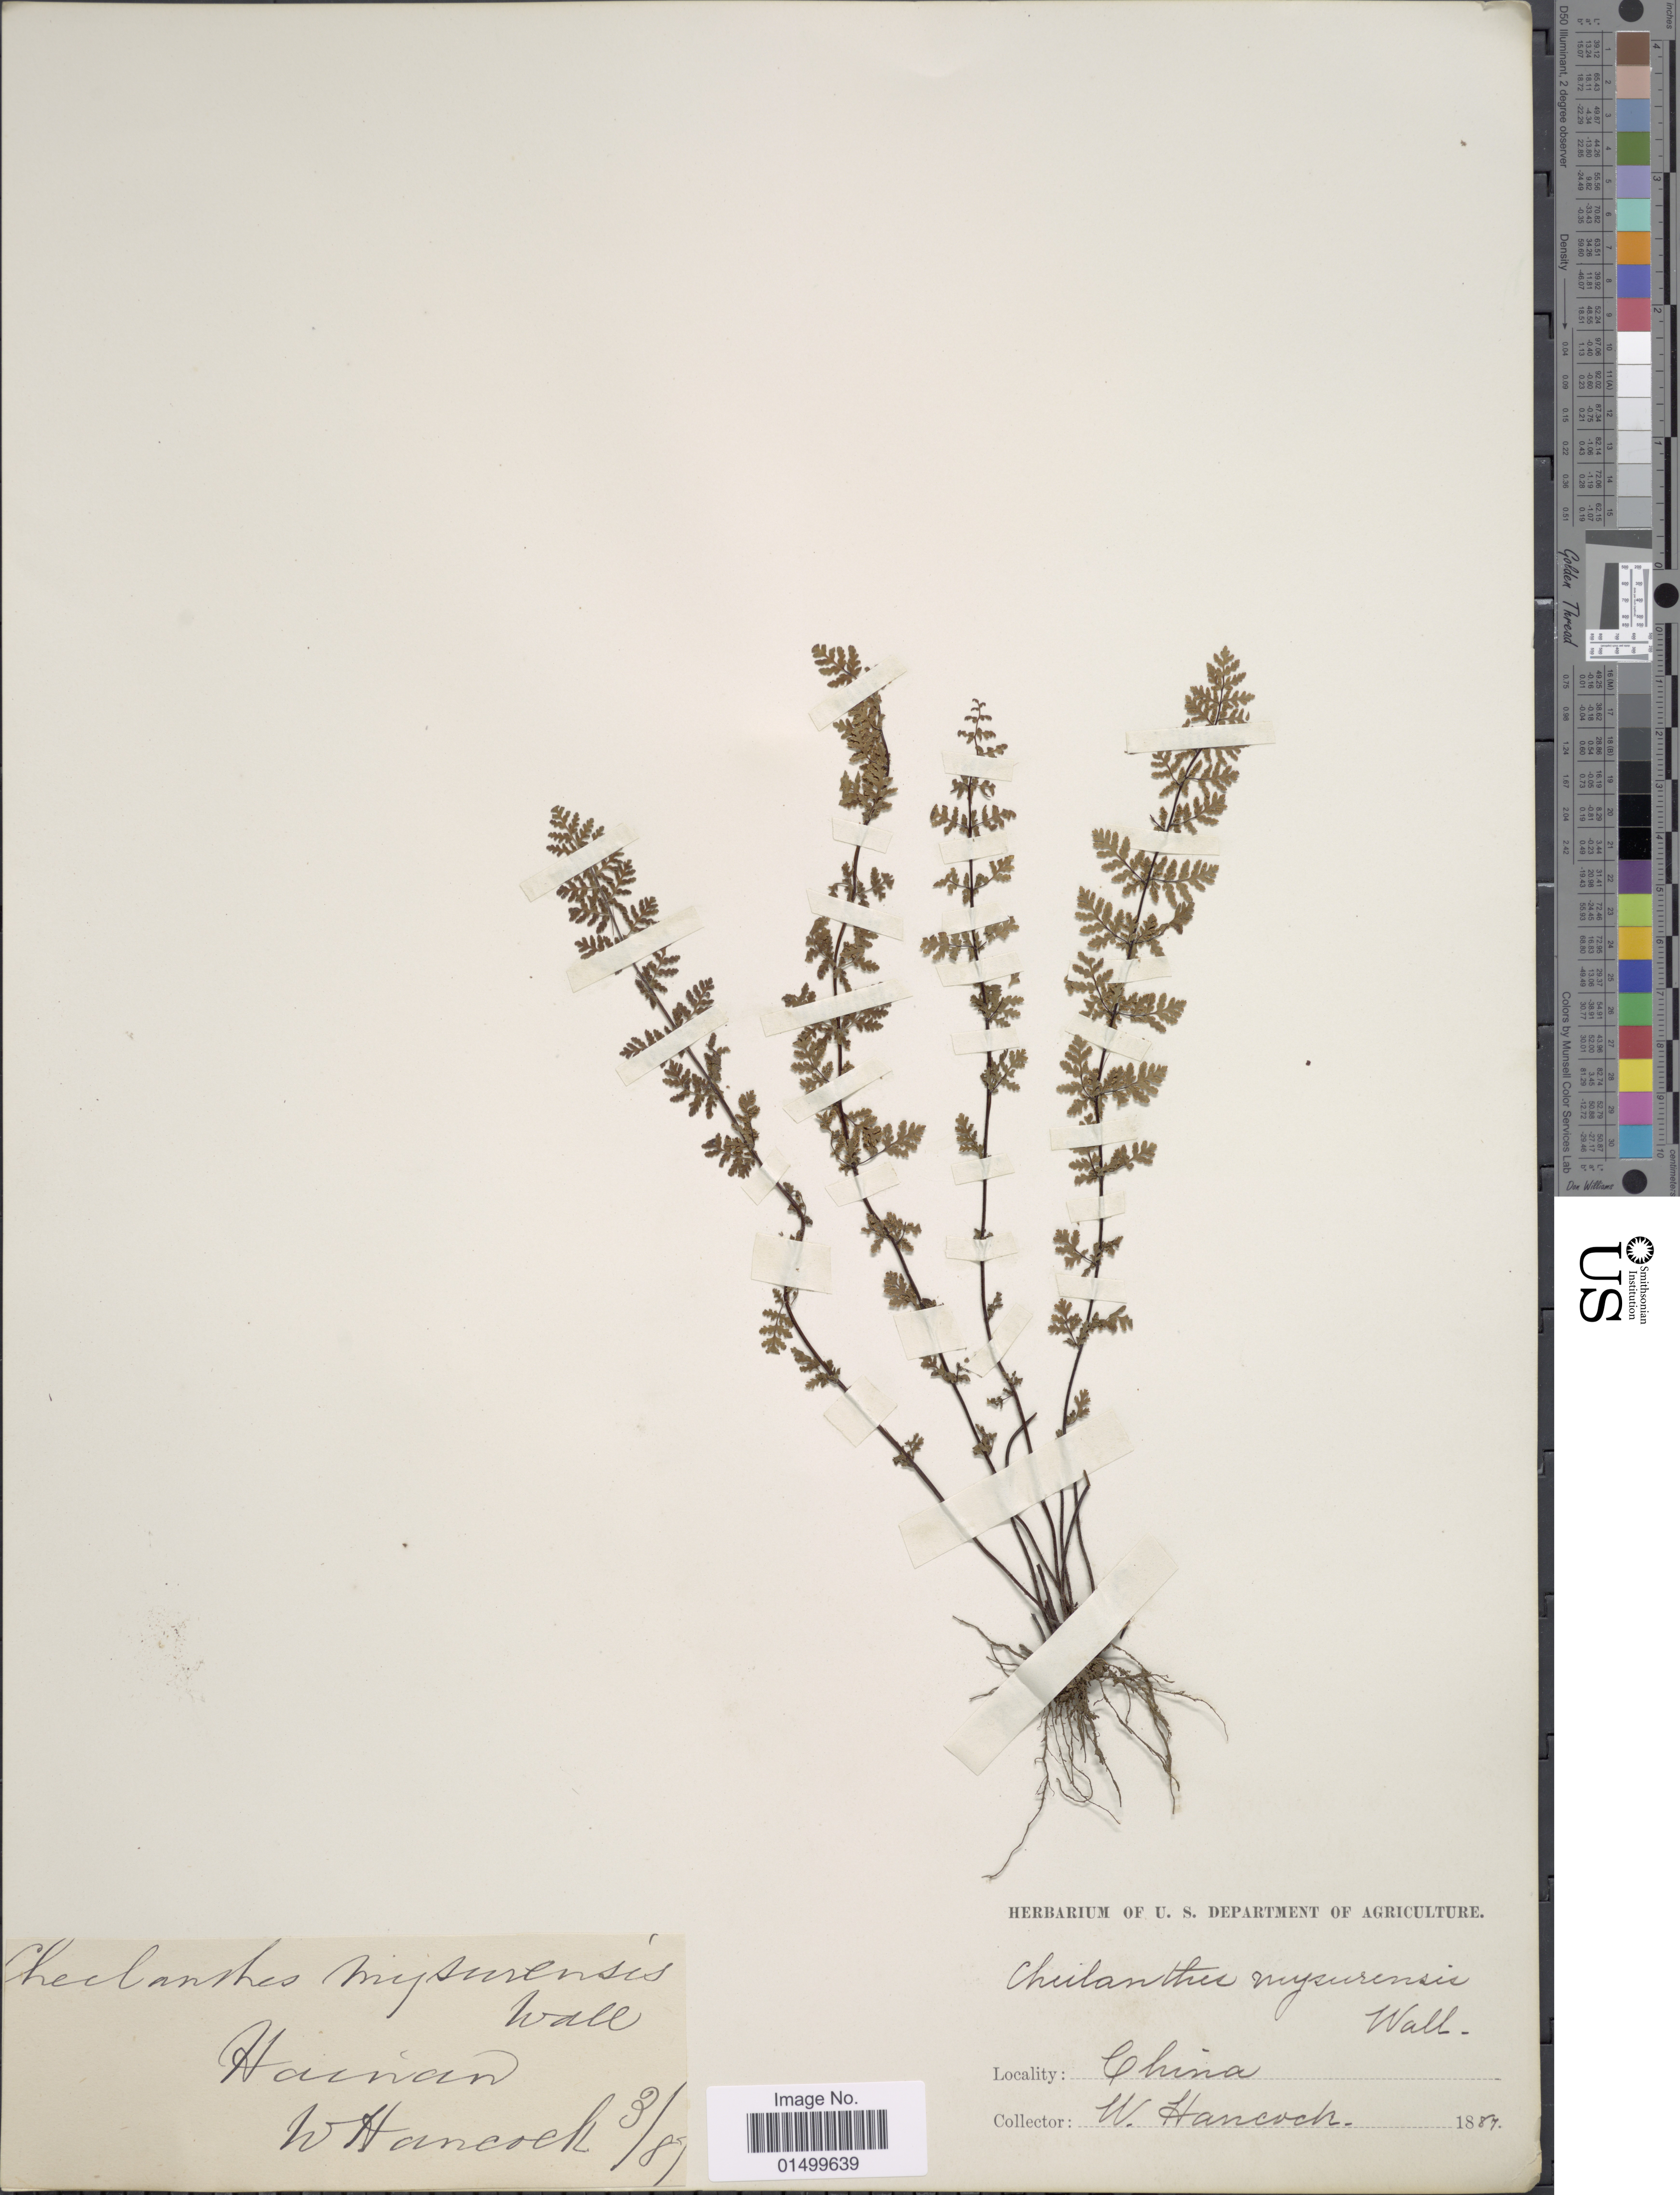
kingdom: Plantae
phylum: Tracheophyta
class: Polypodiopsida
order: Polypodiales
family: Pteridaceae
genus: Cheilanthes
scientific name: Cheilanthes mysurensis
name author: Wall. ex Hook.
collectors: W. Hancock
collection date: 1887-03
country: China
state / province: Hainan